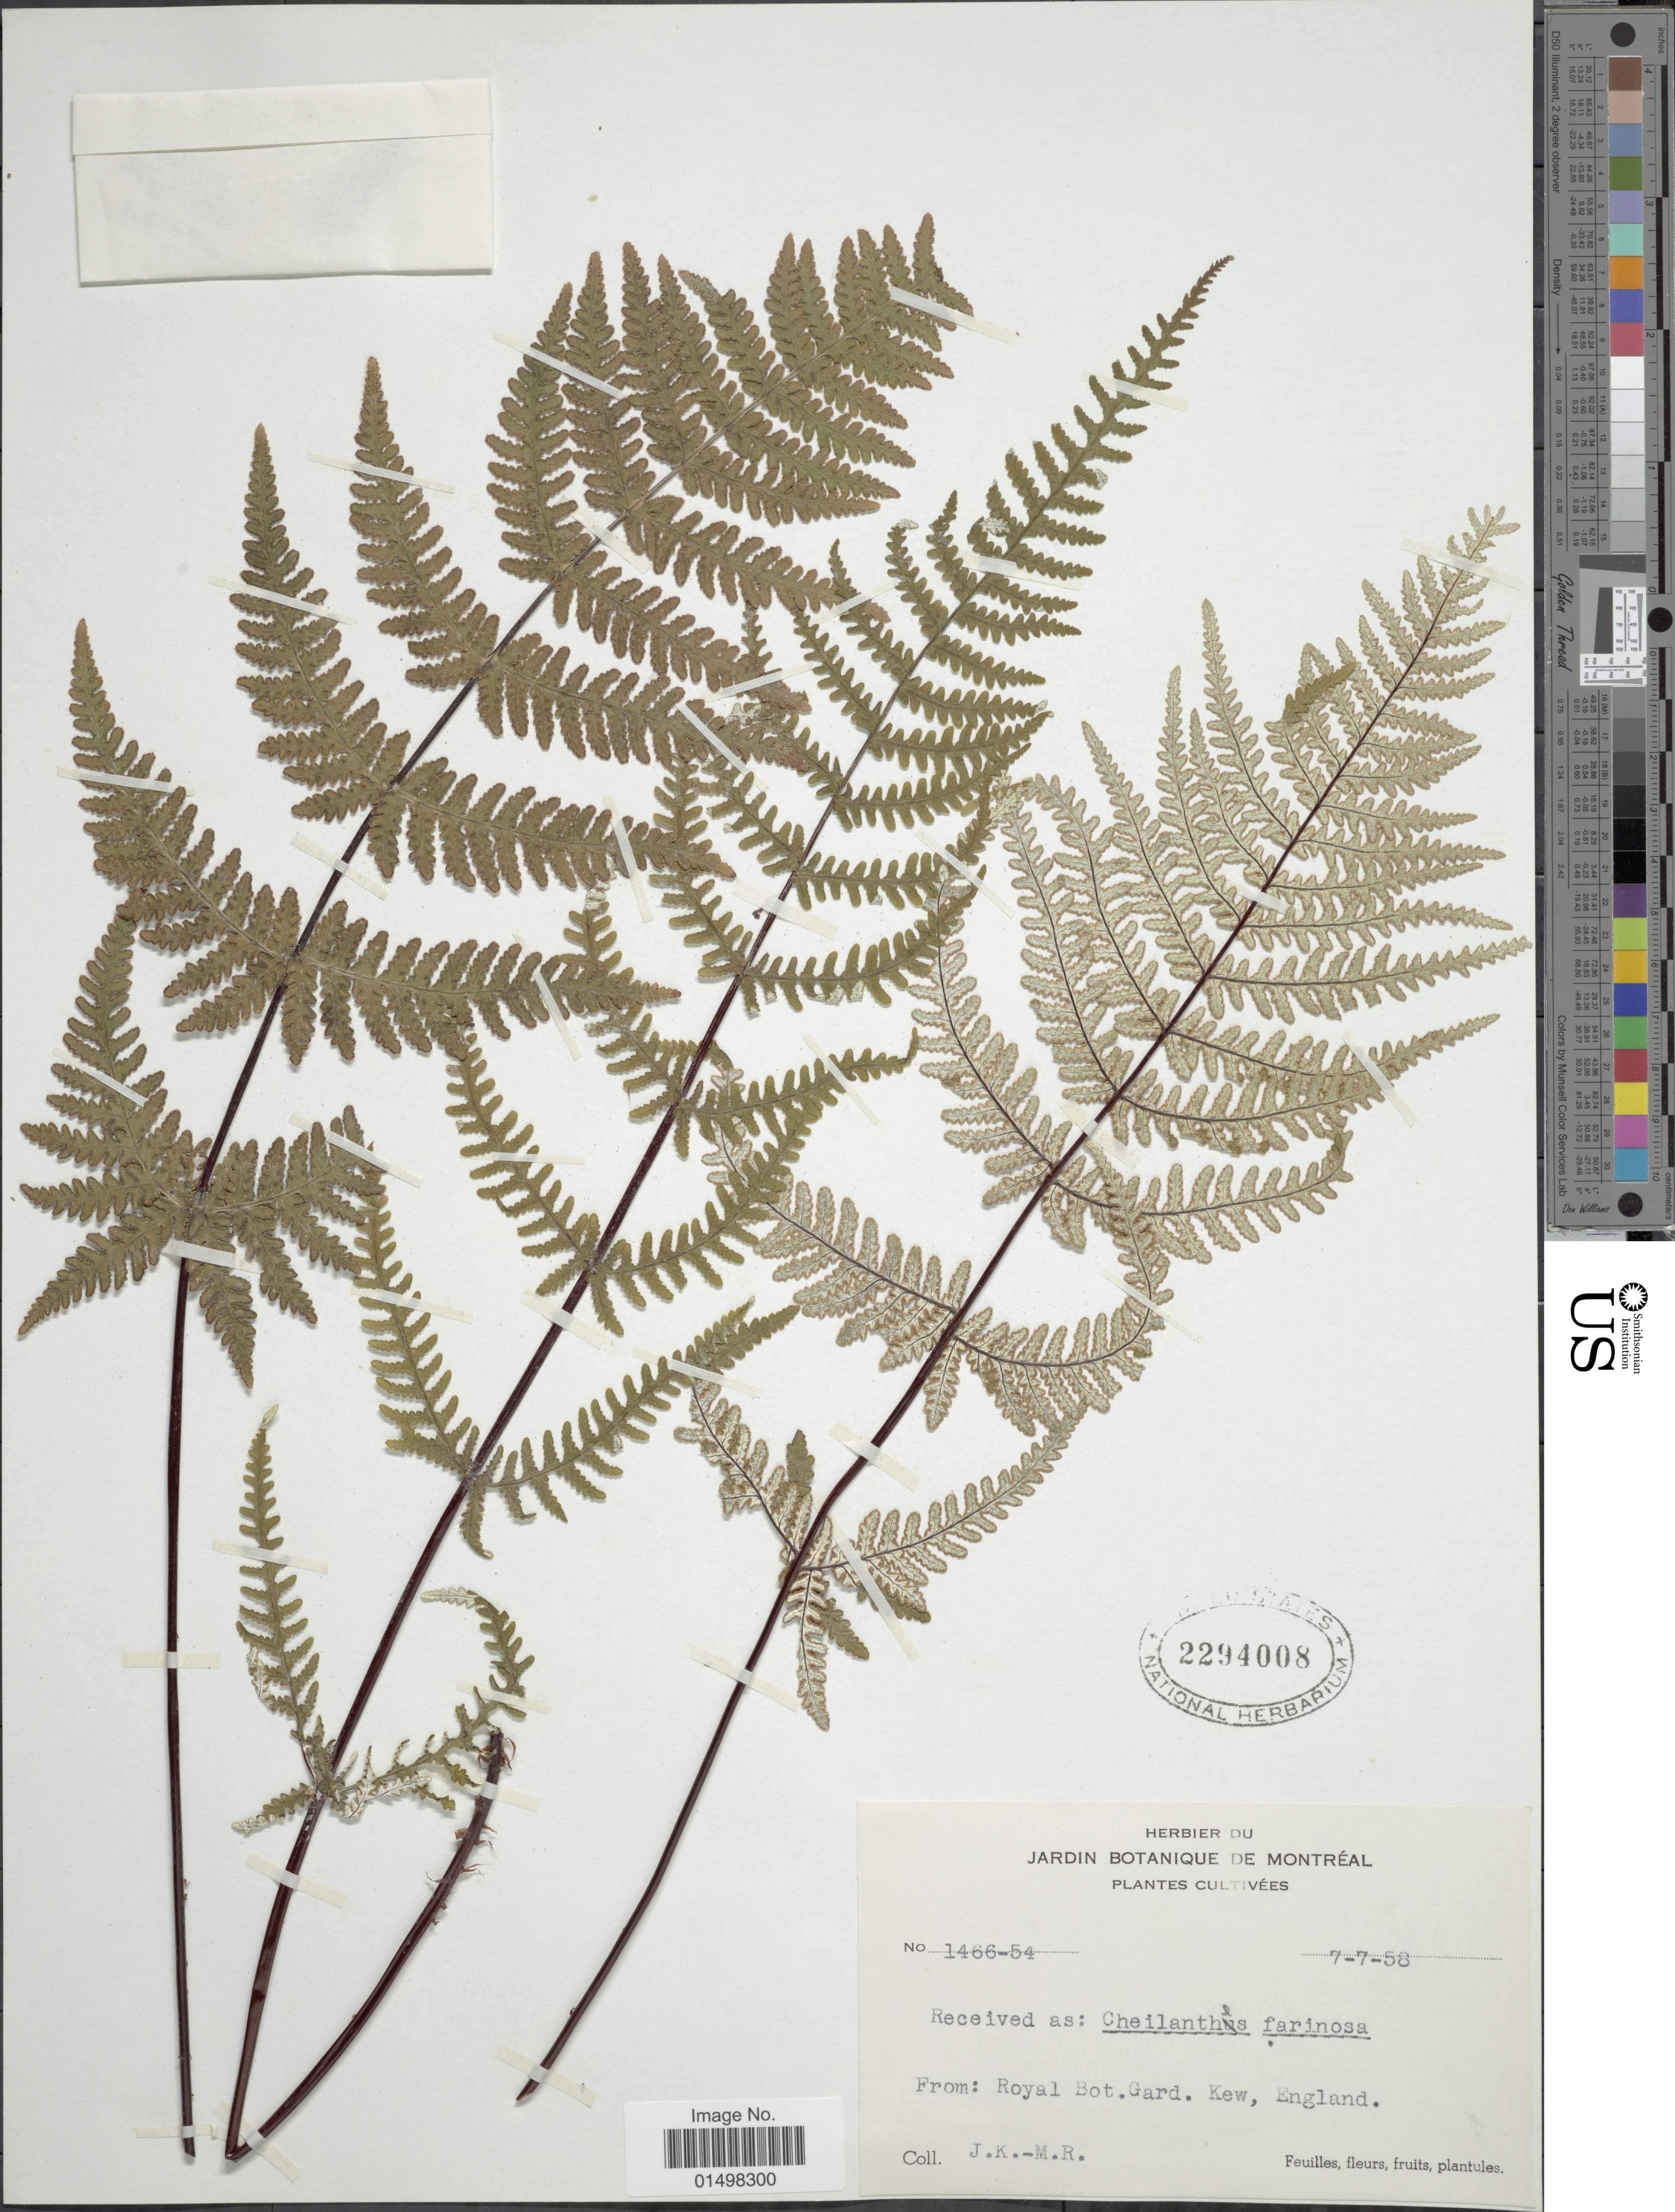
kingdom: Plantae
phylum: Tracheophyta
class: Polypodiopsida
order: Polypodiales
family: Pteridaceae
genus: Aleuritopteris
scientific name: Aleuritopteris farinosa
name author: (Forssk.) Fée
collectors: J. K. & M. R.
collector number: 1466-54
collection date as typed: Transcribed d/m/y: 7/7/58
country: United Kingdom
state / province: England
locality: Royal Bot. Gard. Kew.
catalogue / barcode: US 2294008